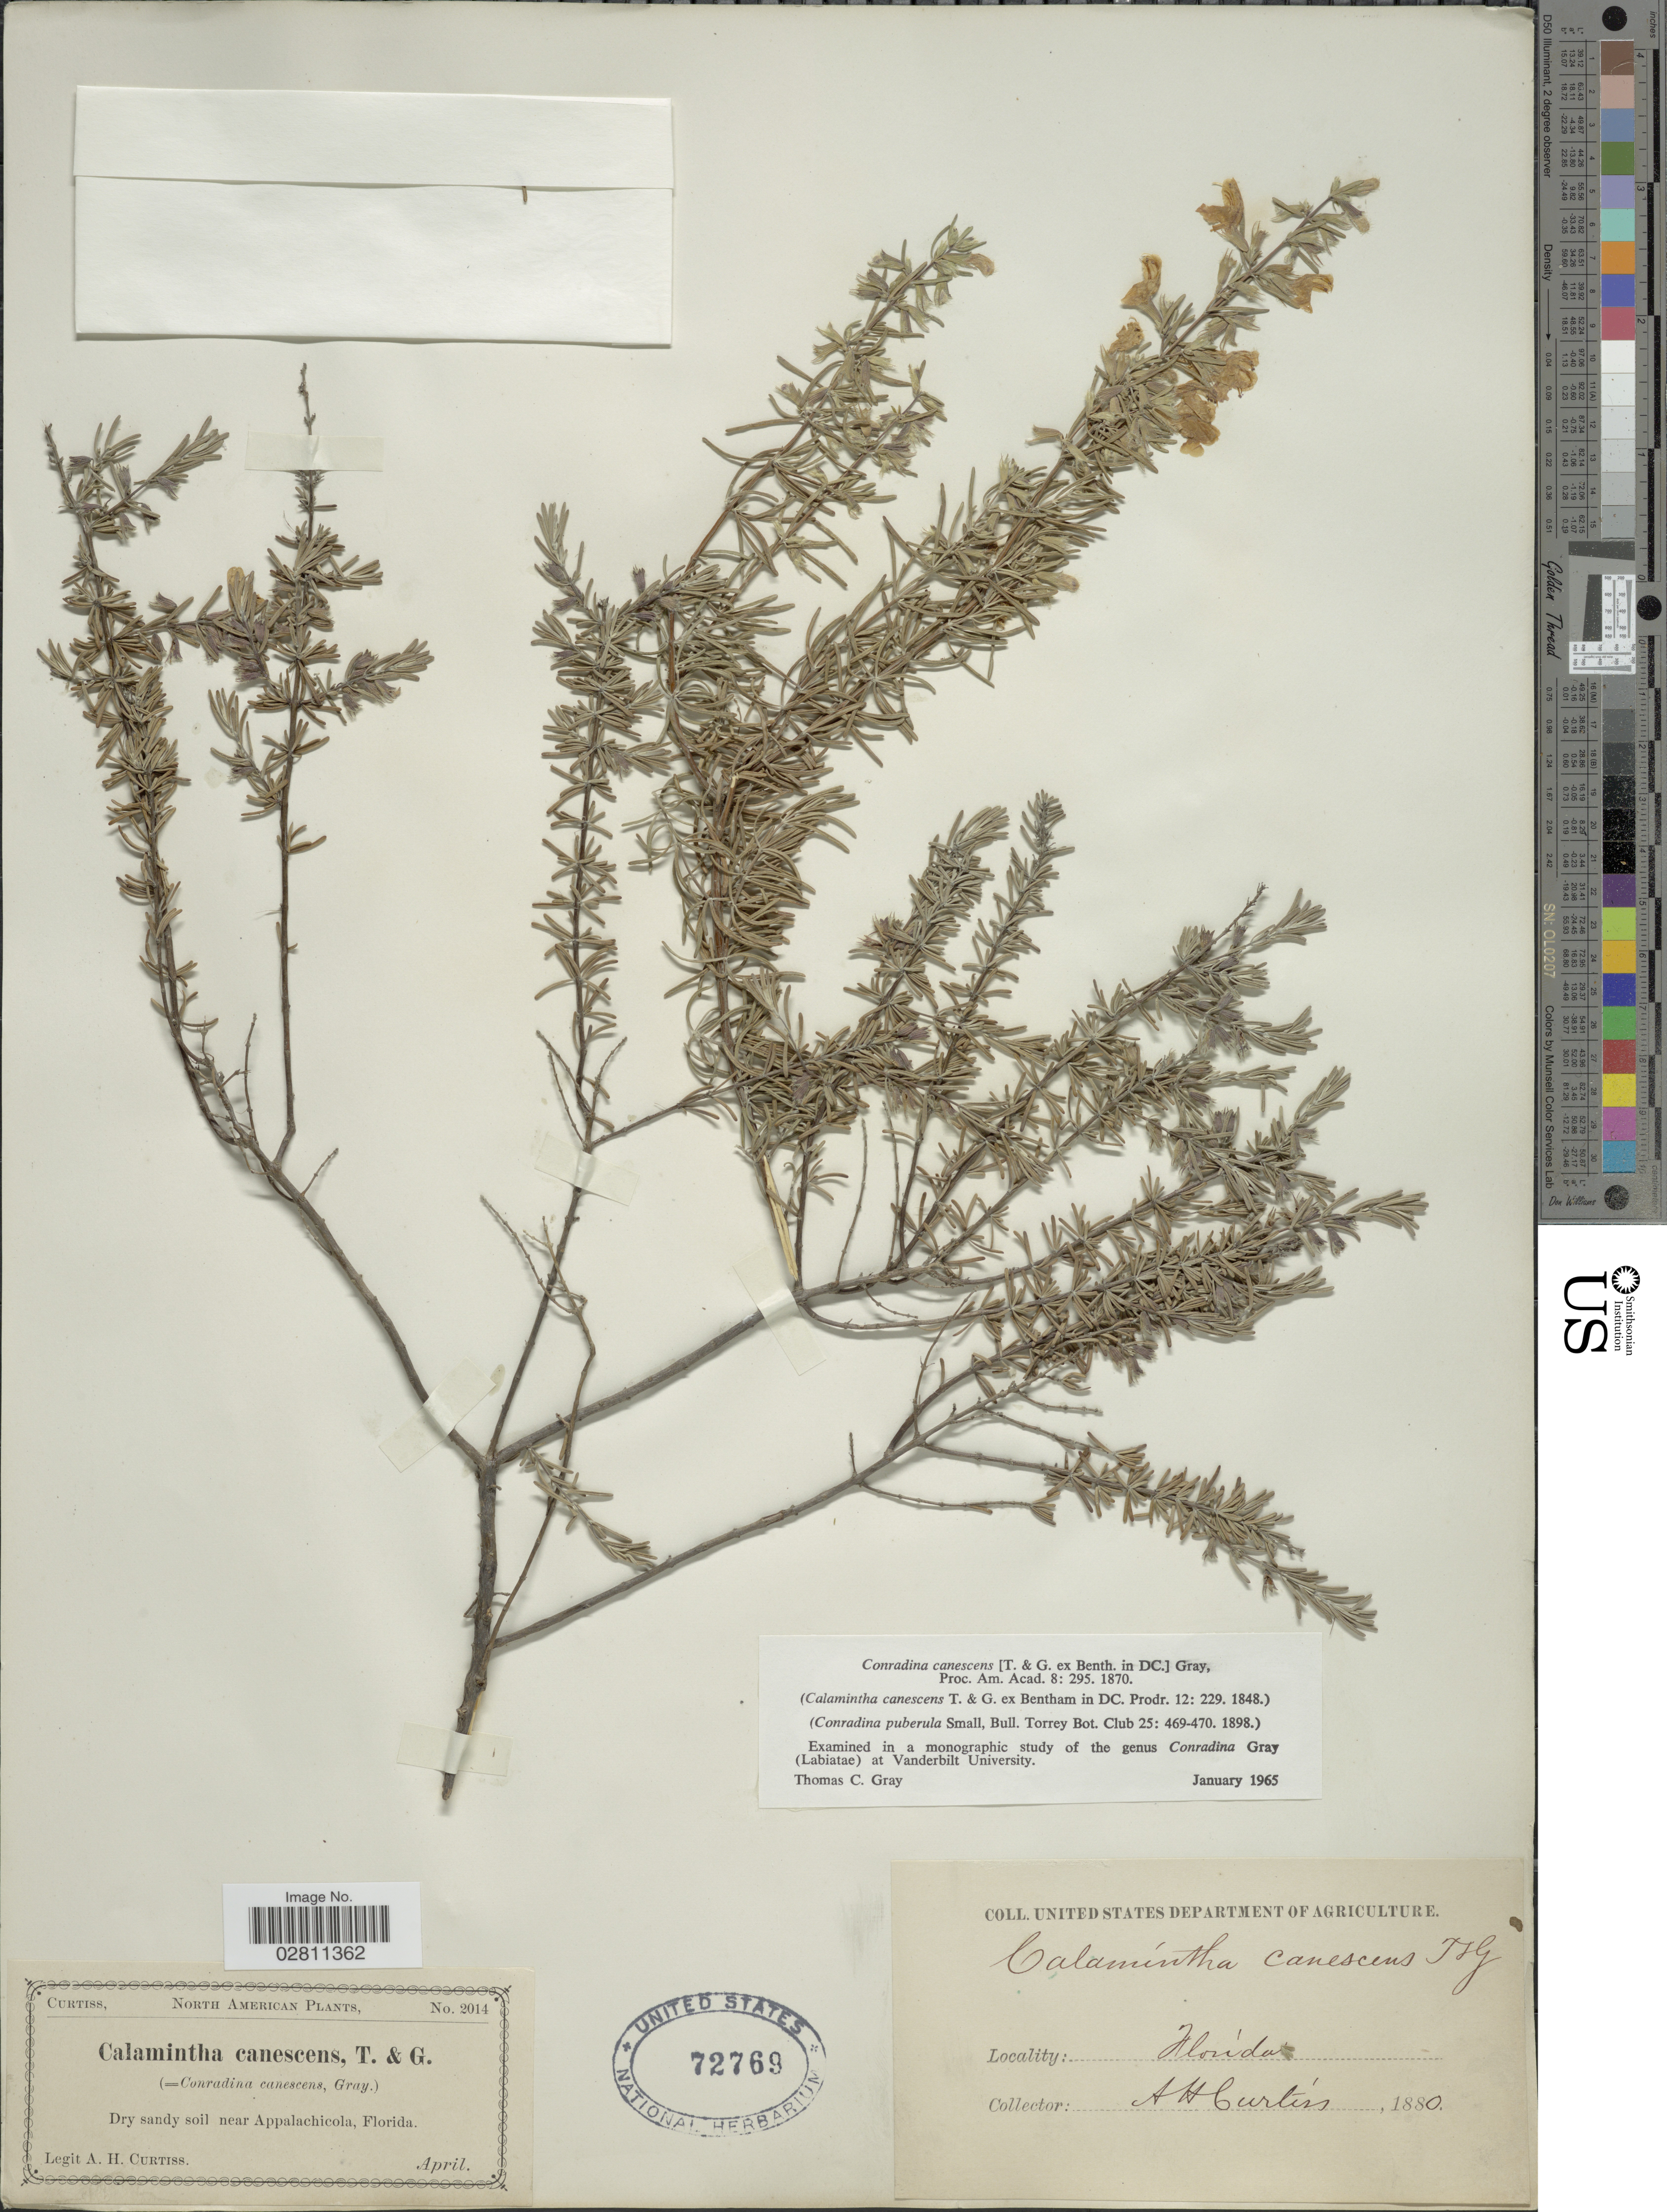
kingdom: Plantae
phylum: Tracheophyta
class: Magnoliopsida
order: Lamiales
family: Lamiaceae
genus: Conradina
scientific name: Conradina canescens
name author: A. Gray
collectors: A. H. Curtiss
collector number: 2014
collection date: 1880-04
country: United States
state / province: Florida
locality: Dry sandy soil near Appalachicola.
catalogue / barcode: US 72769